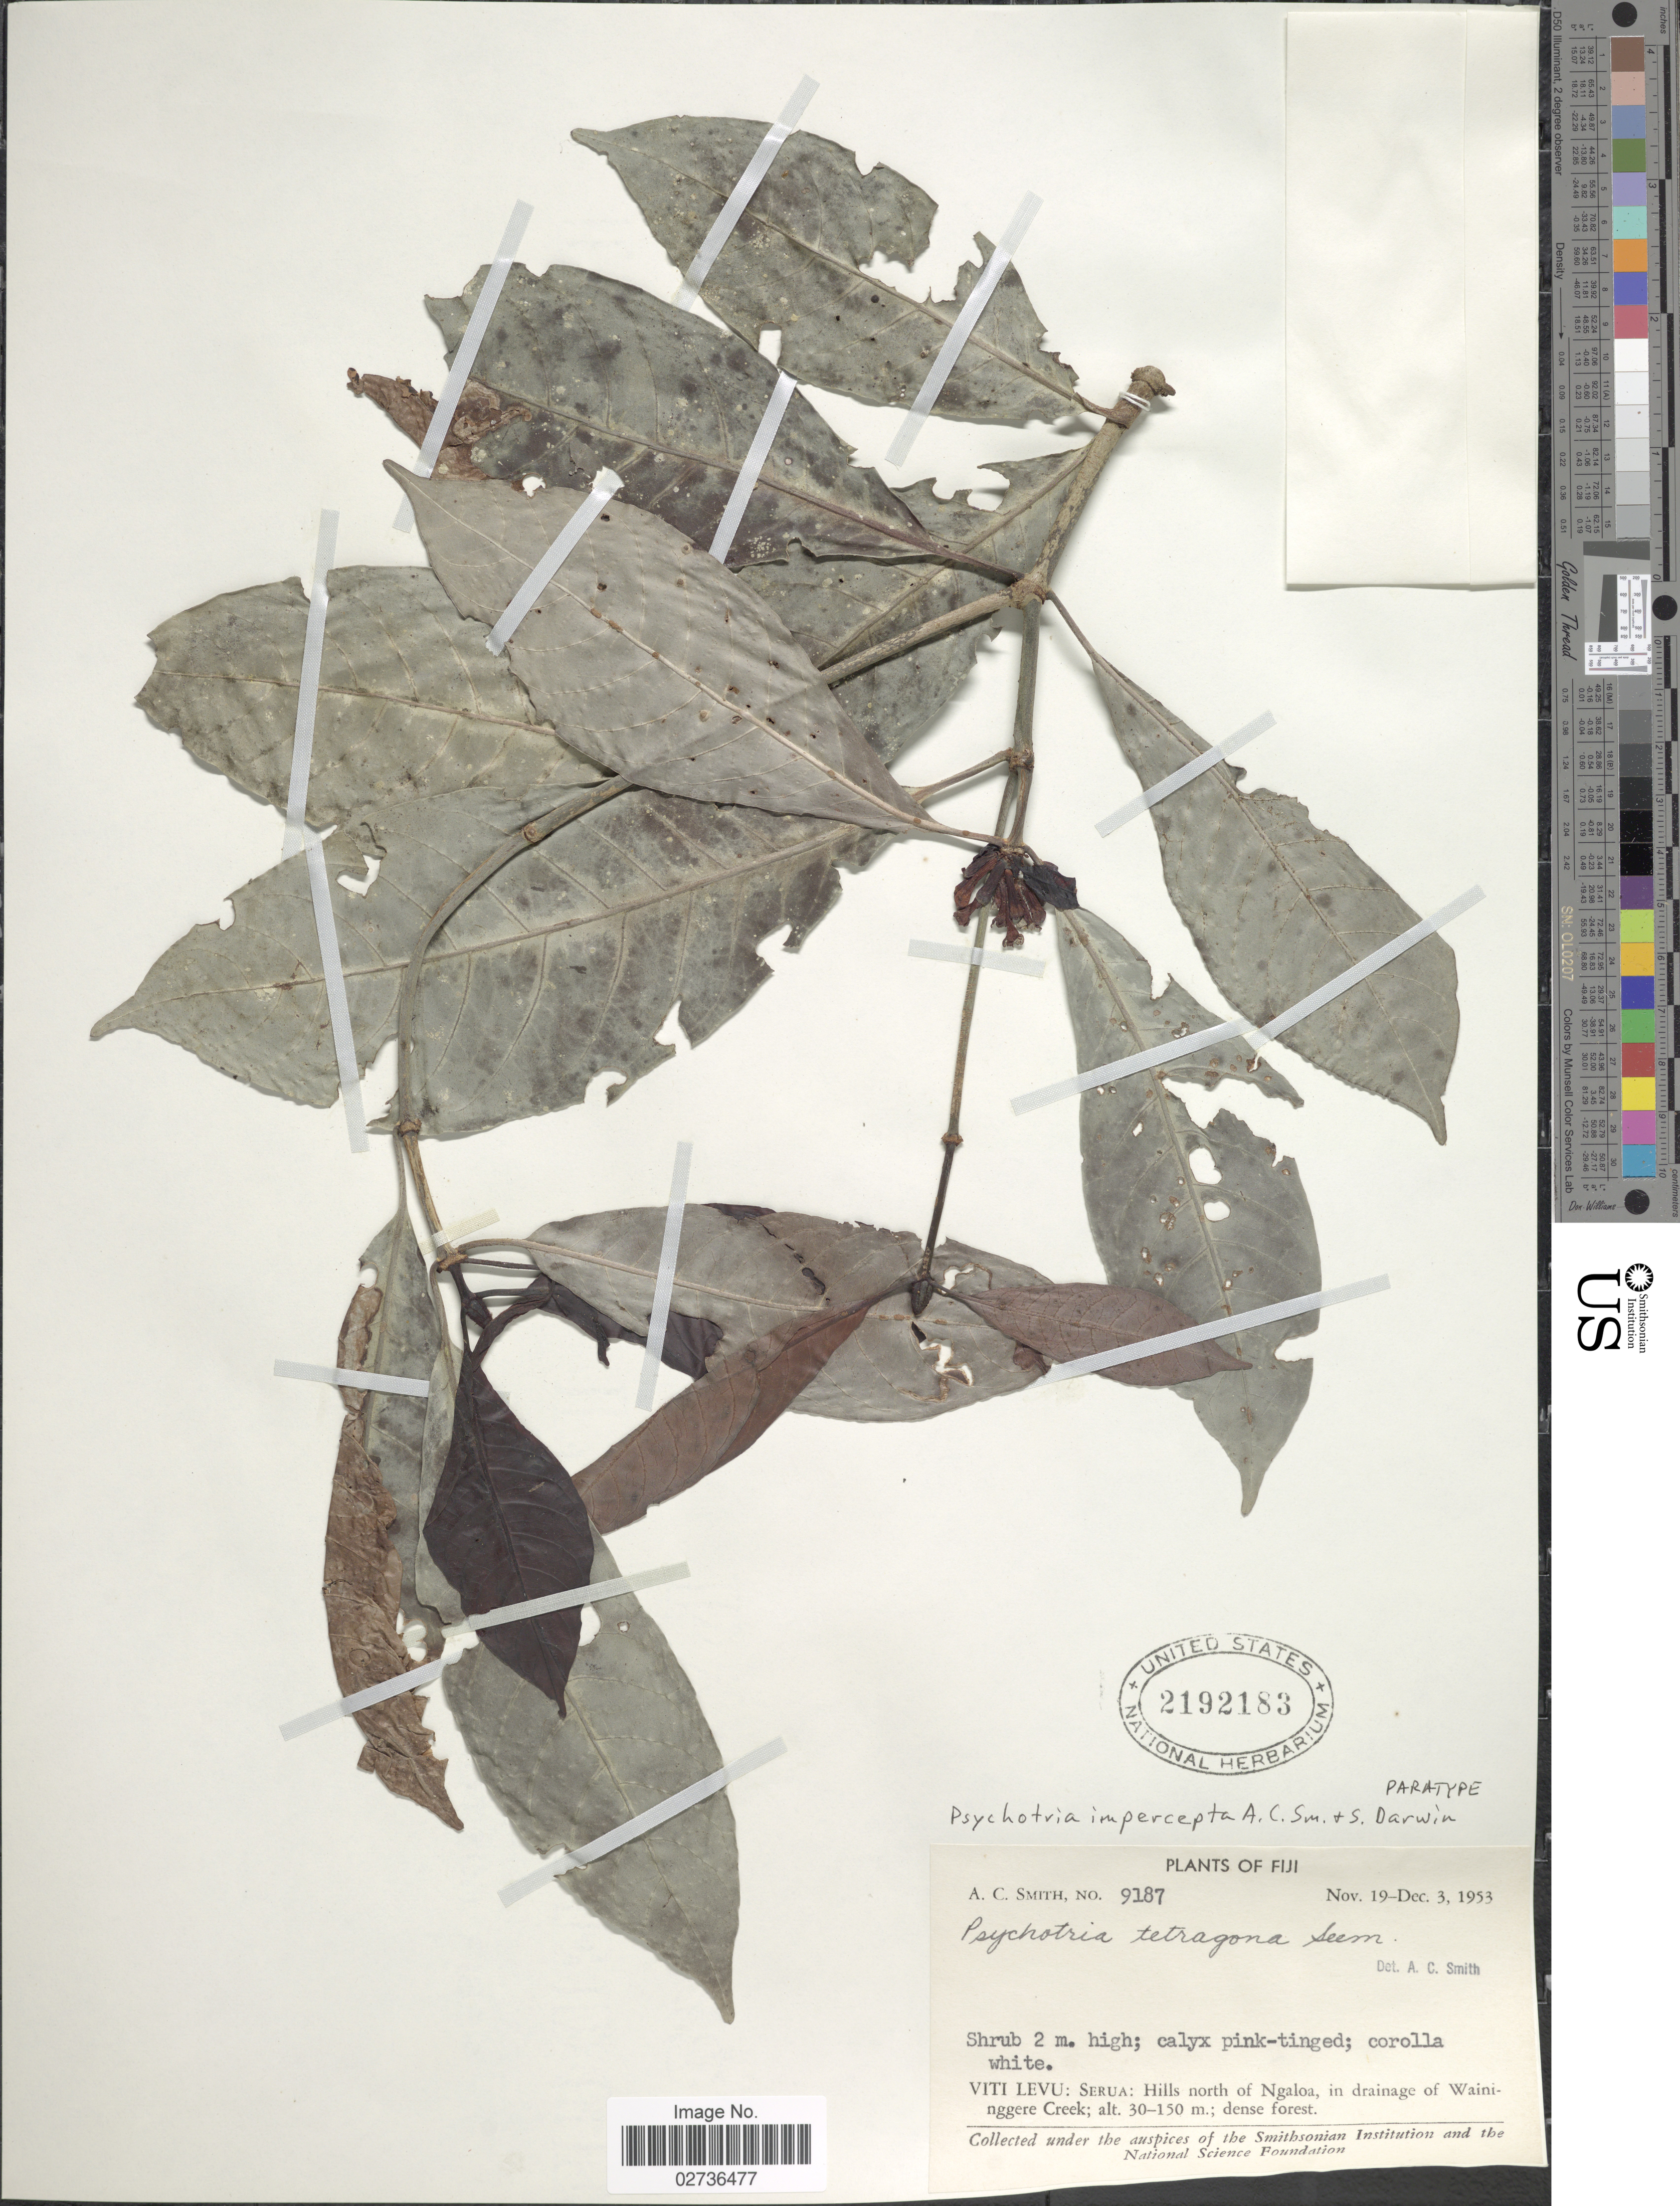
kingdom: Plantae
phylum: Tracheophyta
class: Magnoliopsida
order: Gentianales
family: Rubiaceae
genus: Psychotria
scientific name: Psychotria impercepta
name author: A.C. Sm. & S.P. Darwin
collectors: A. C. Smith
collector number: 9187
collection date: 1953-11-19/1953-12-03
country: Fiji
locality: Viti Levu: Serua: Hills north of Ngaloa, in drainage of Waininggere Creek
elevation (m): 30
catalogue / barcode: US 2192183